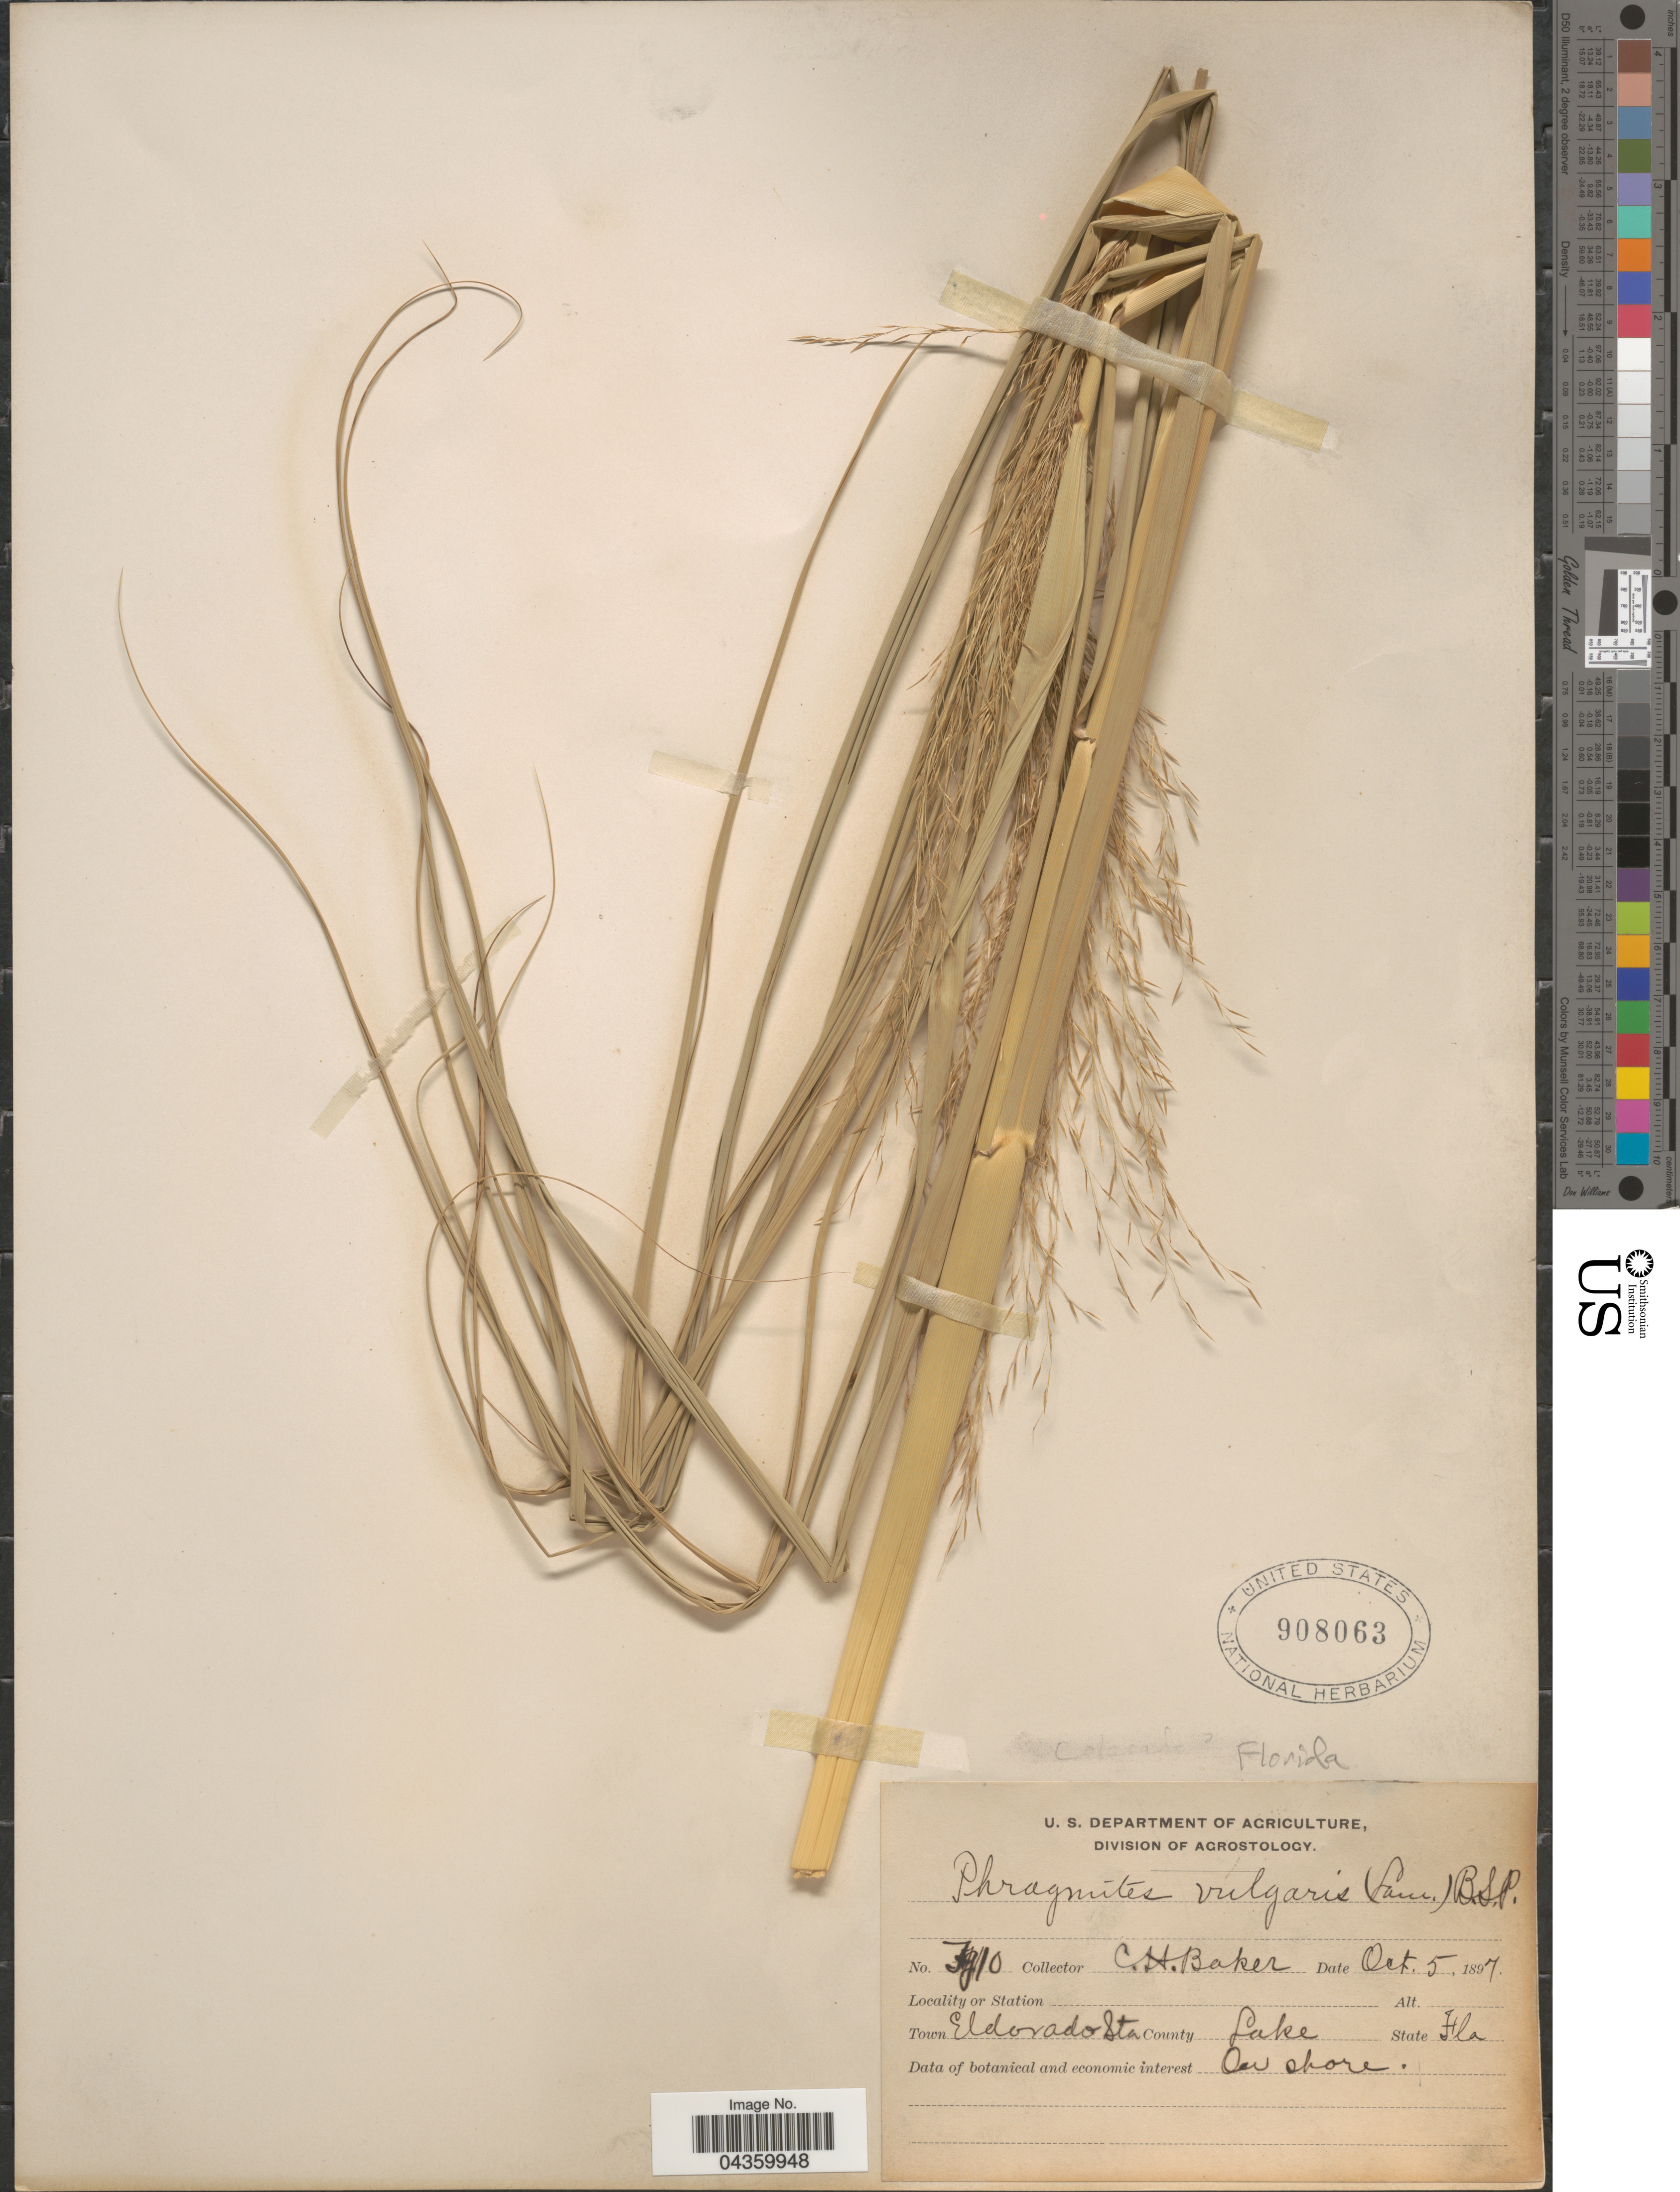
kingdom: Plantae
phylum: Tracheophyta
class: Liliopsida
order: Poales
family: Poaceae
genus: Phragmites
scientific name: Phragmites australis subsp. berlandieri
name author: (E. Fourn.) Saltonstall & Hauber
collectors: C. H. Baker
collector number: H10*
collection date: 1897-10-05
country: United States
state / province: Florida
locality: Town Eldorado Sta. County Lake.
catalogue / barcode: US 908063